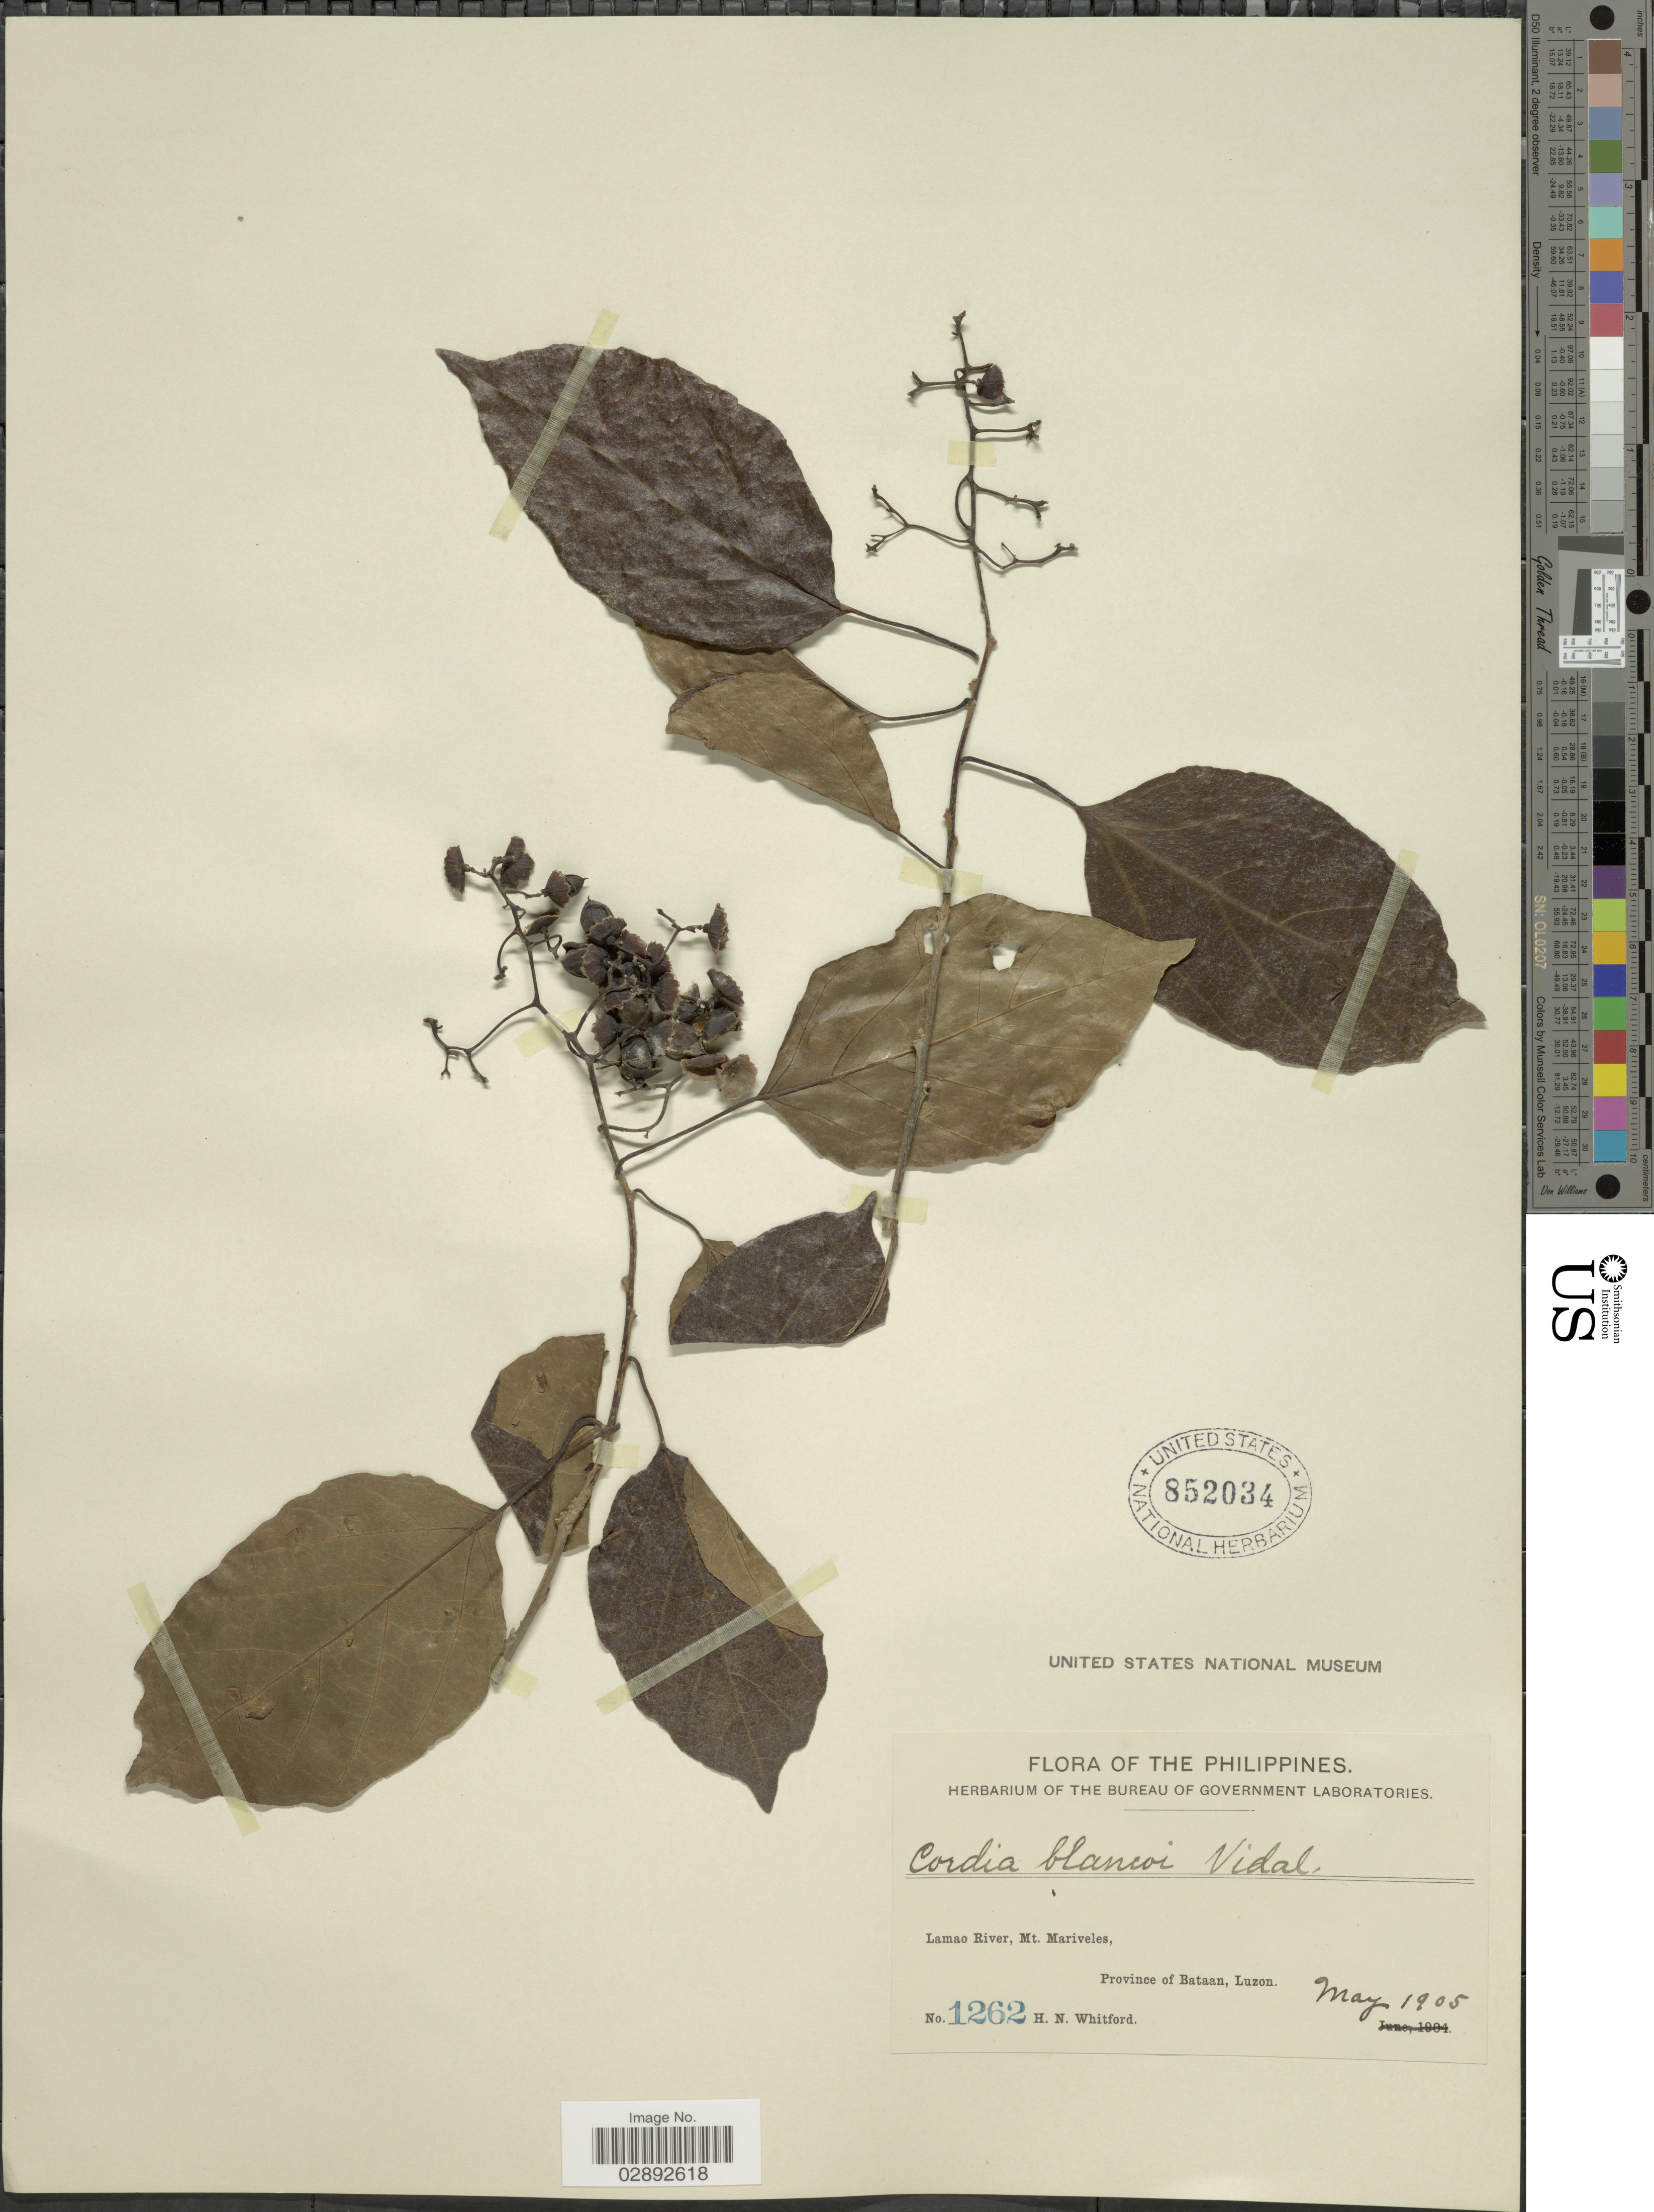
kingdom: Plantae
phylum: Tracheophyta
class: Magnoliopsida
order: Boraginales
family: Cordiaceae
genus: Cordia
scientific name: Cordia dichotoma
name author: G. Forst.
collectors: H. N. Whitford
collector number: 1262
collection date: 1905-05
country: Philippines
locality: Lamao River, Mt. Mariveles, Province of Bataan, Luzon.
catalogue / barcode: US 852034